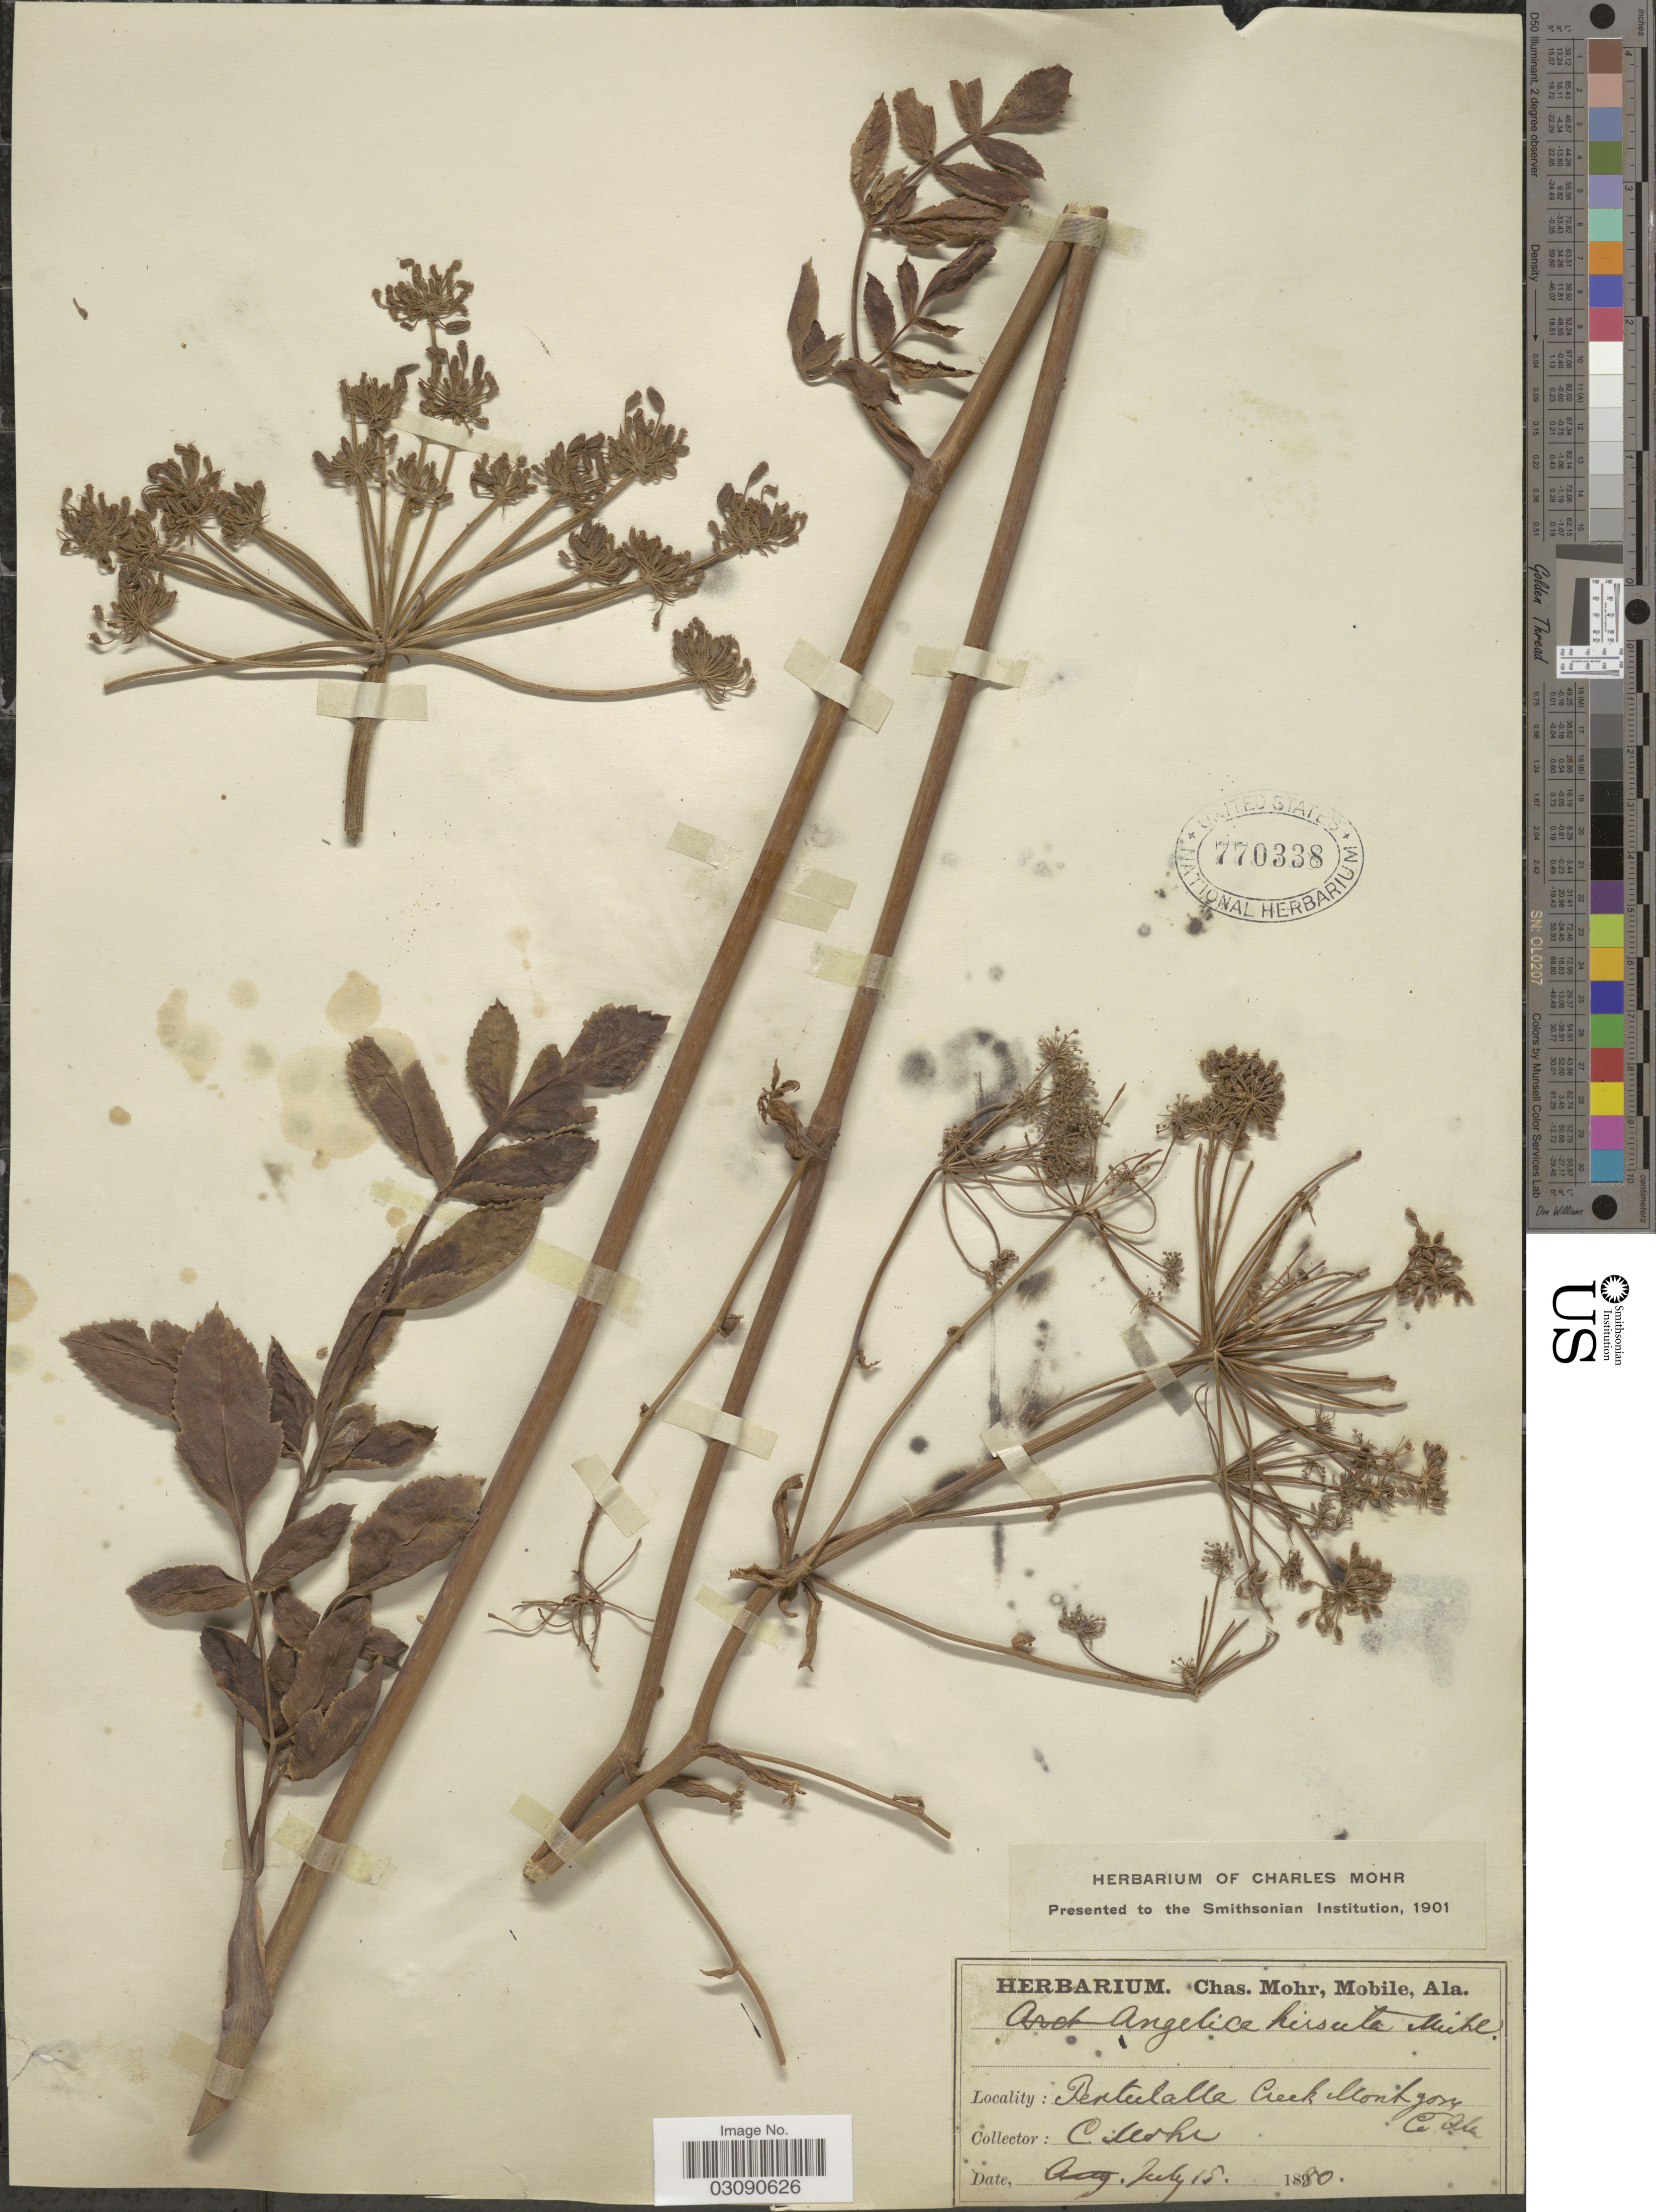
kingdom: Plantae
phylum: Tracheophyta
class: Magnoliopsida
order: Apiales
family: Apiaceae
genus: Angelica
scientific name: Angelica venenosa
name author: (Greenway) Fernald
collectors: Mohr, C. T. (herbarium)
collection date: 1880-07-15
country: United States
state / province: Alabama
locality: Pertulalla Creek Montgory Co.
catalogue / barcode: US 770338